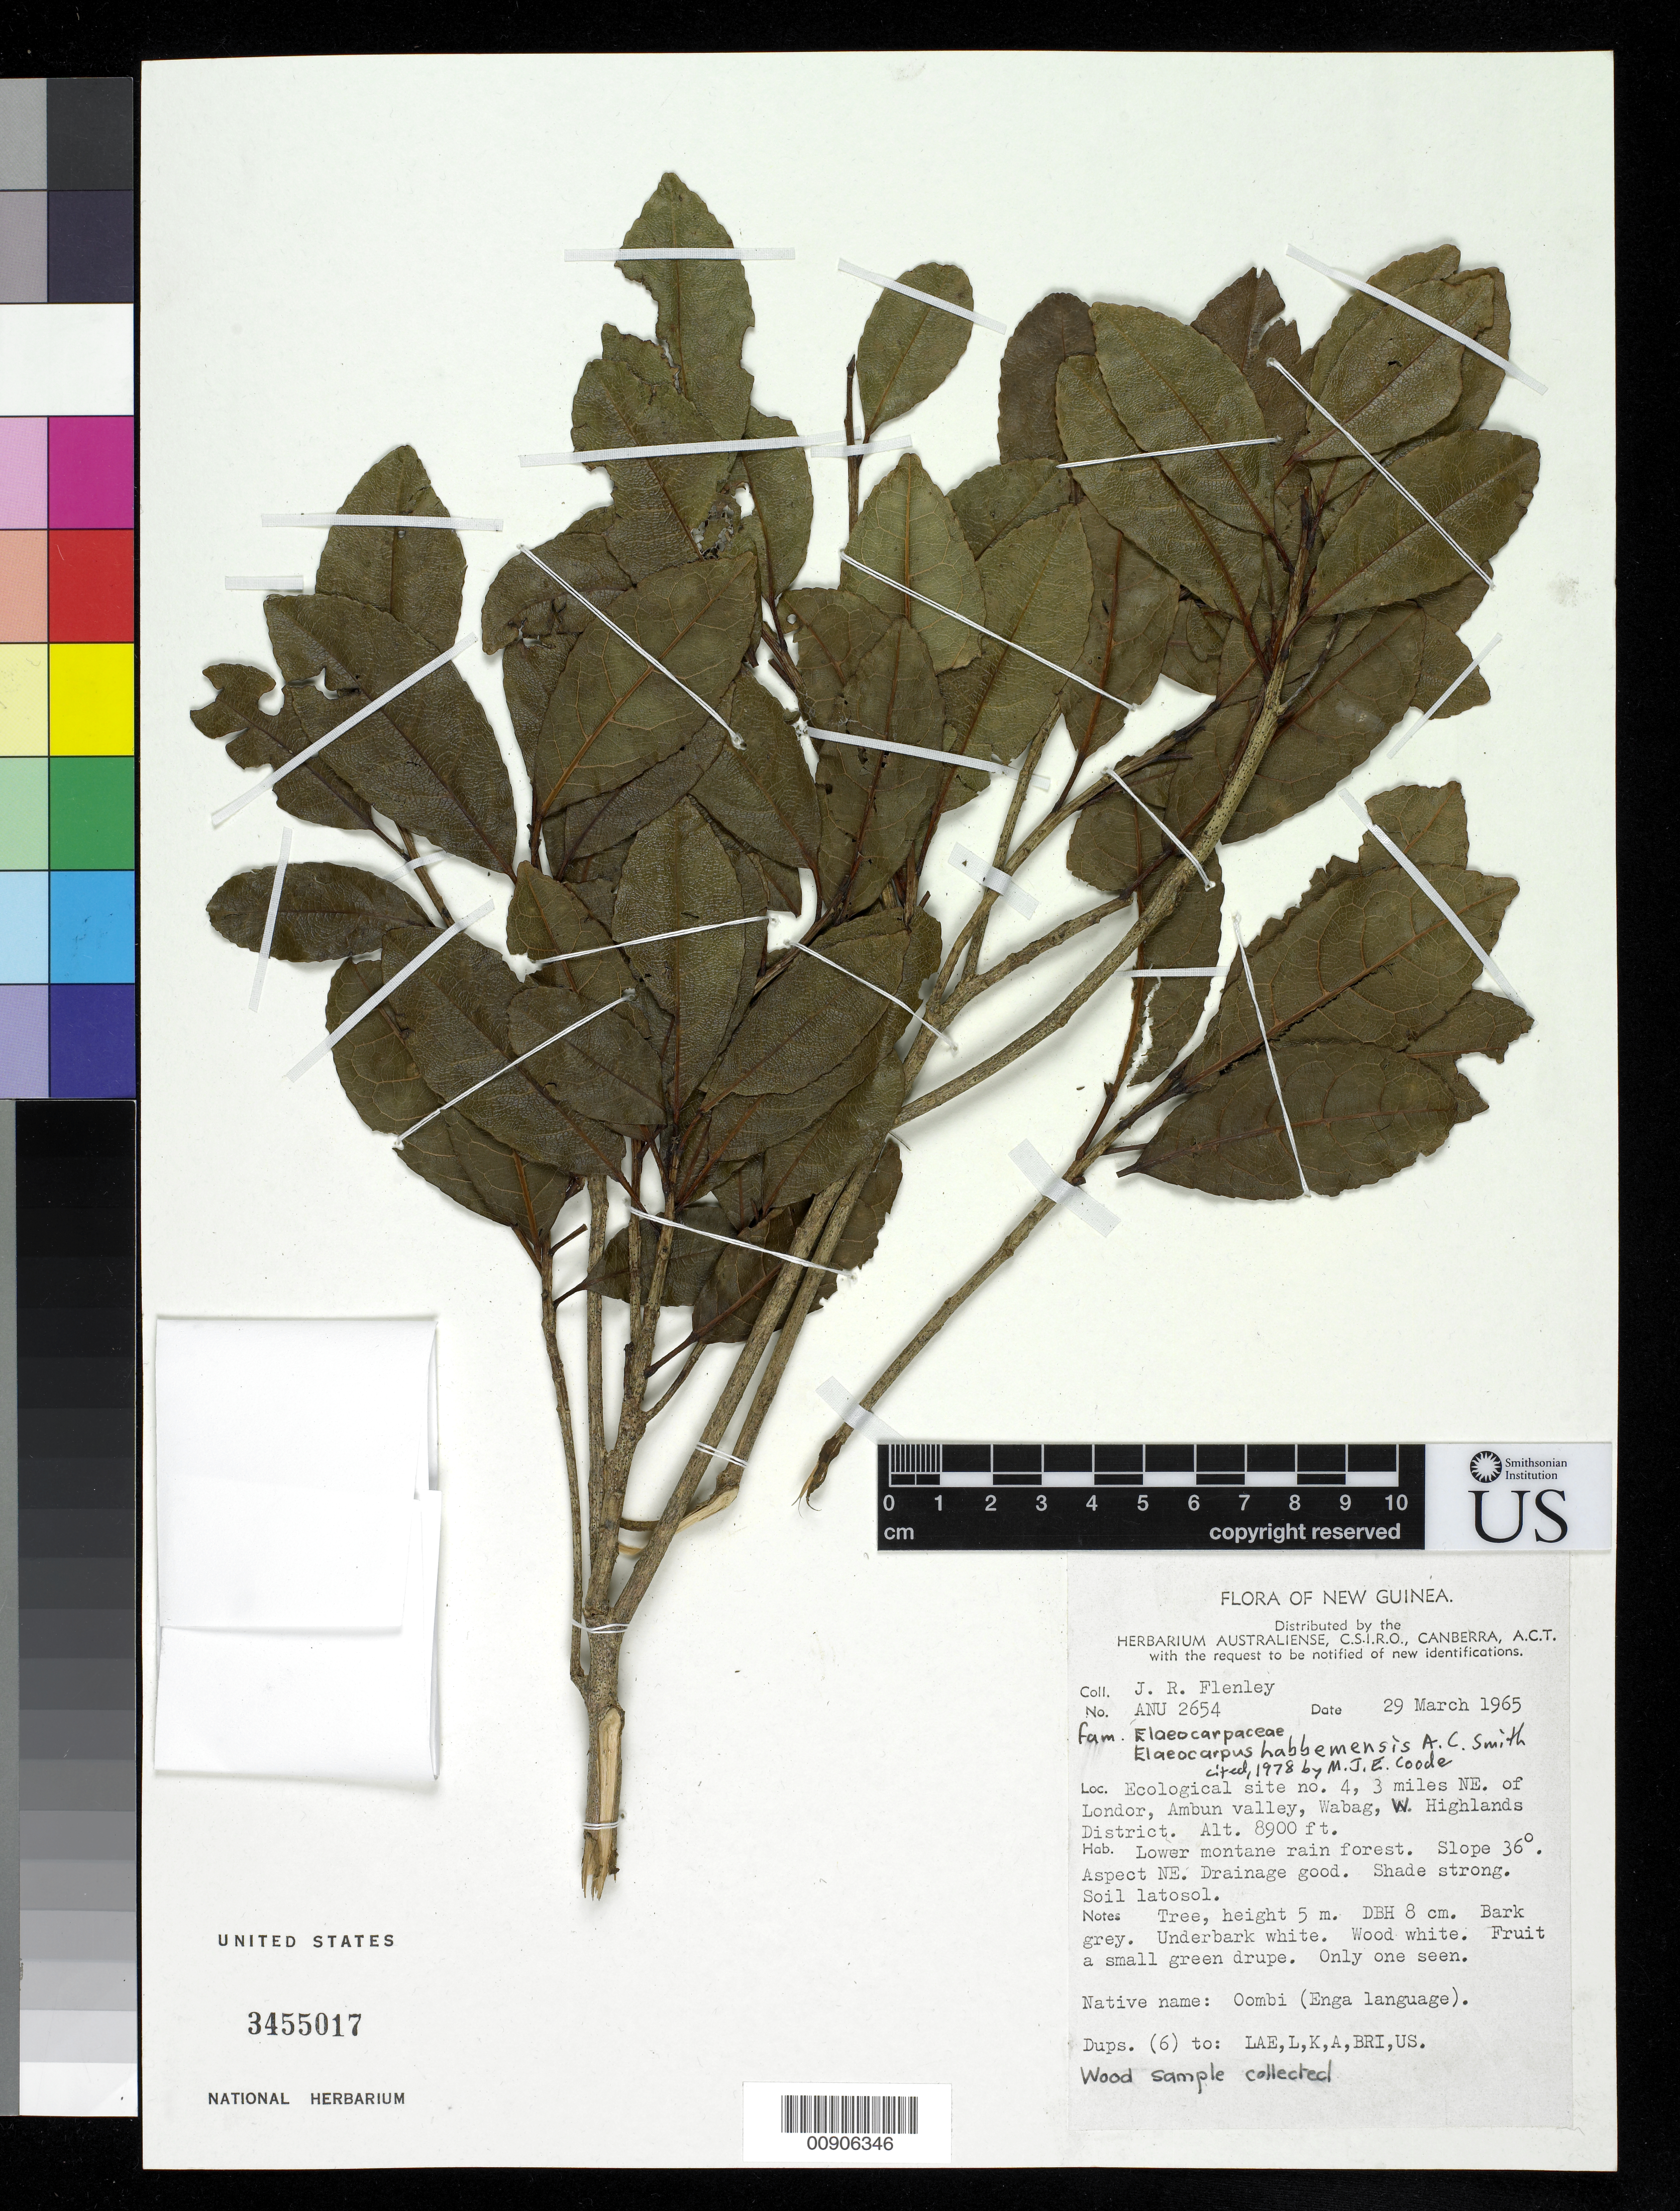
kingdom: Plantae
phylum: Tracheophyta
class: Magnoliopsida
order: Oxalidales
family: Elaeocarpaceae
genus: Elaeocarpus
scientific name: Elaeocarpus habbemensis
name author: A.C. Sm.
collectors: J. Flenley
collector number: ANU 2654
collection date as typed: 29 Mar 1965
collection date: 1965-03-29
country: Papua New Guinea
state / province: Enga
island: New Guinea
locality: Ecological Site no. 4, 3 miles NE of Londor, Ambun valley, Wabag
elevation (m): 2713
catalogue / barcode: US 3455017